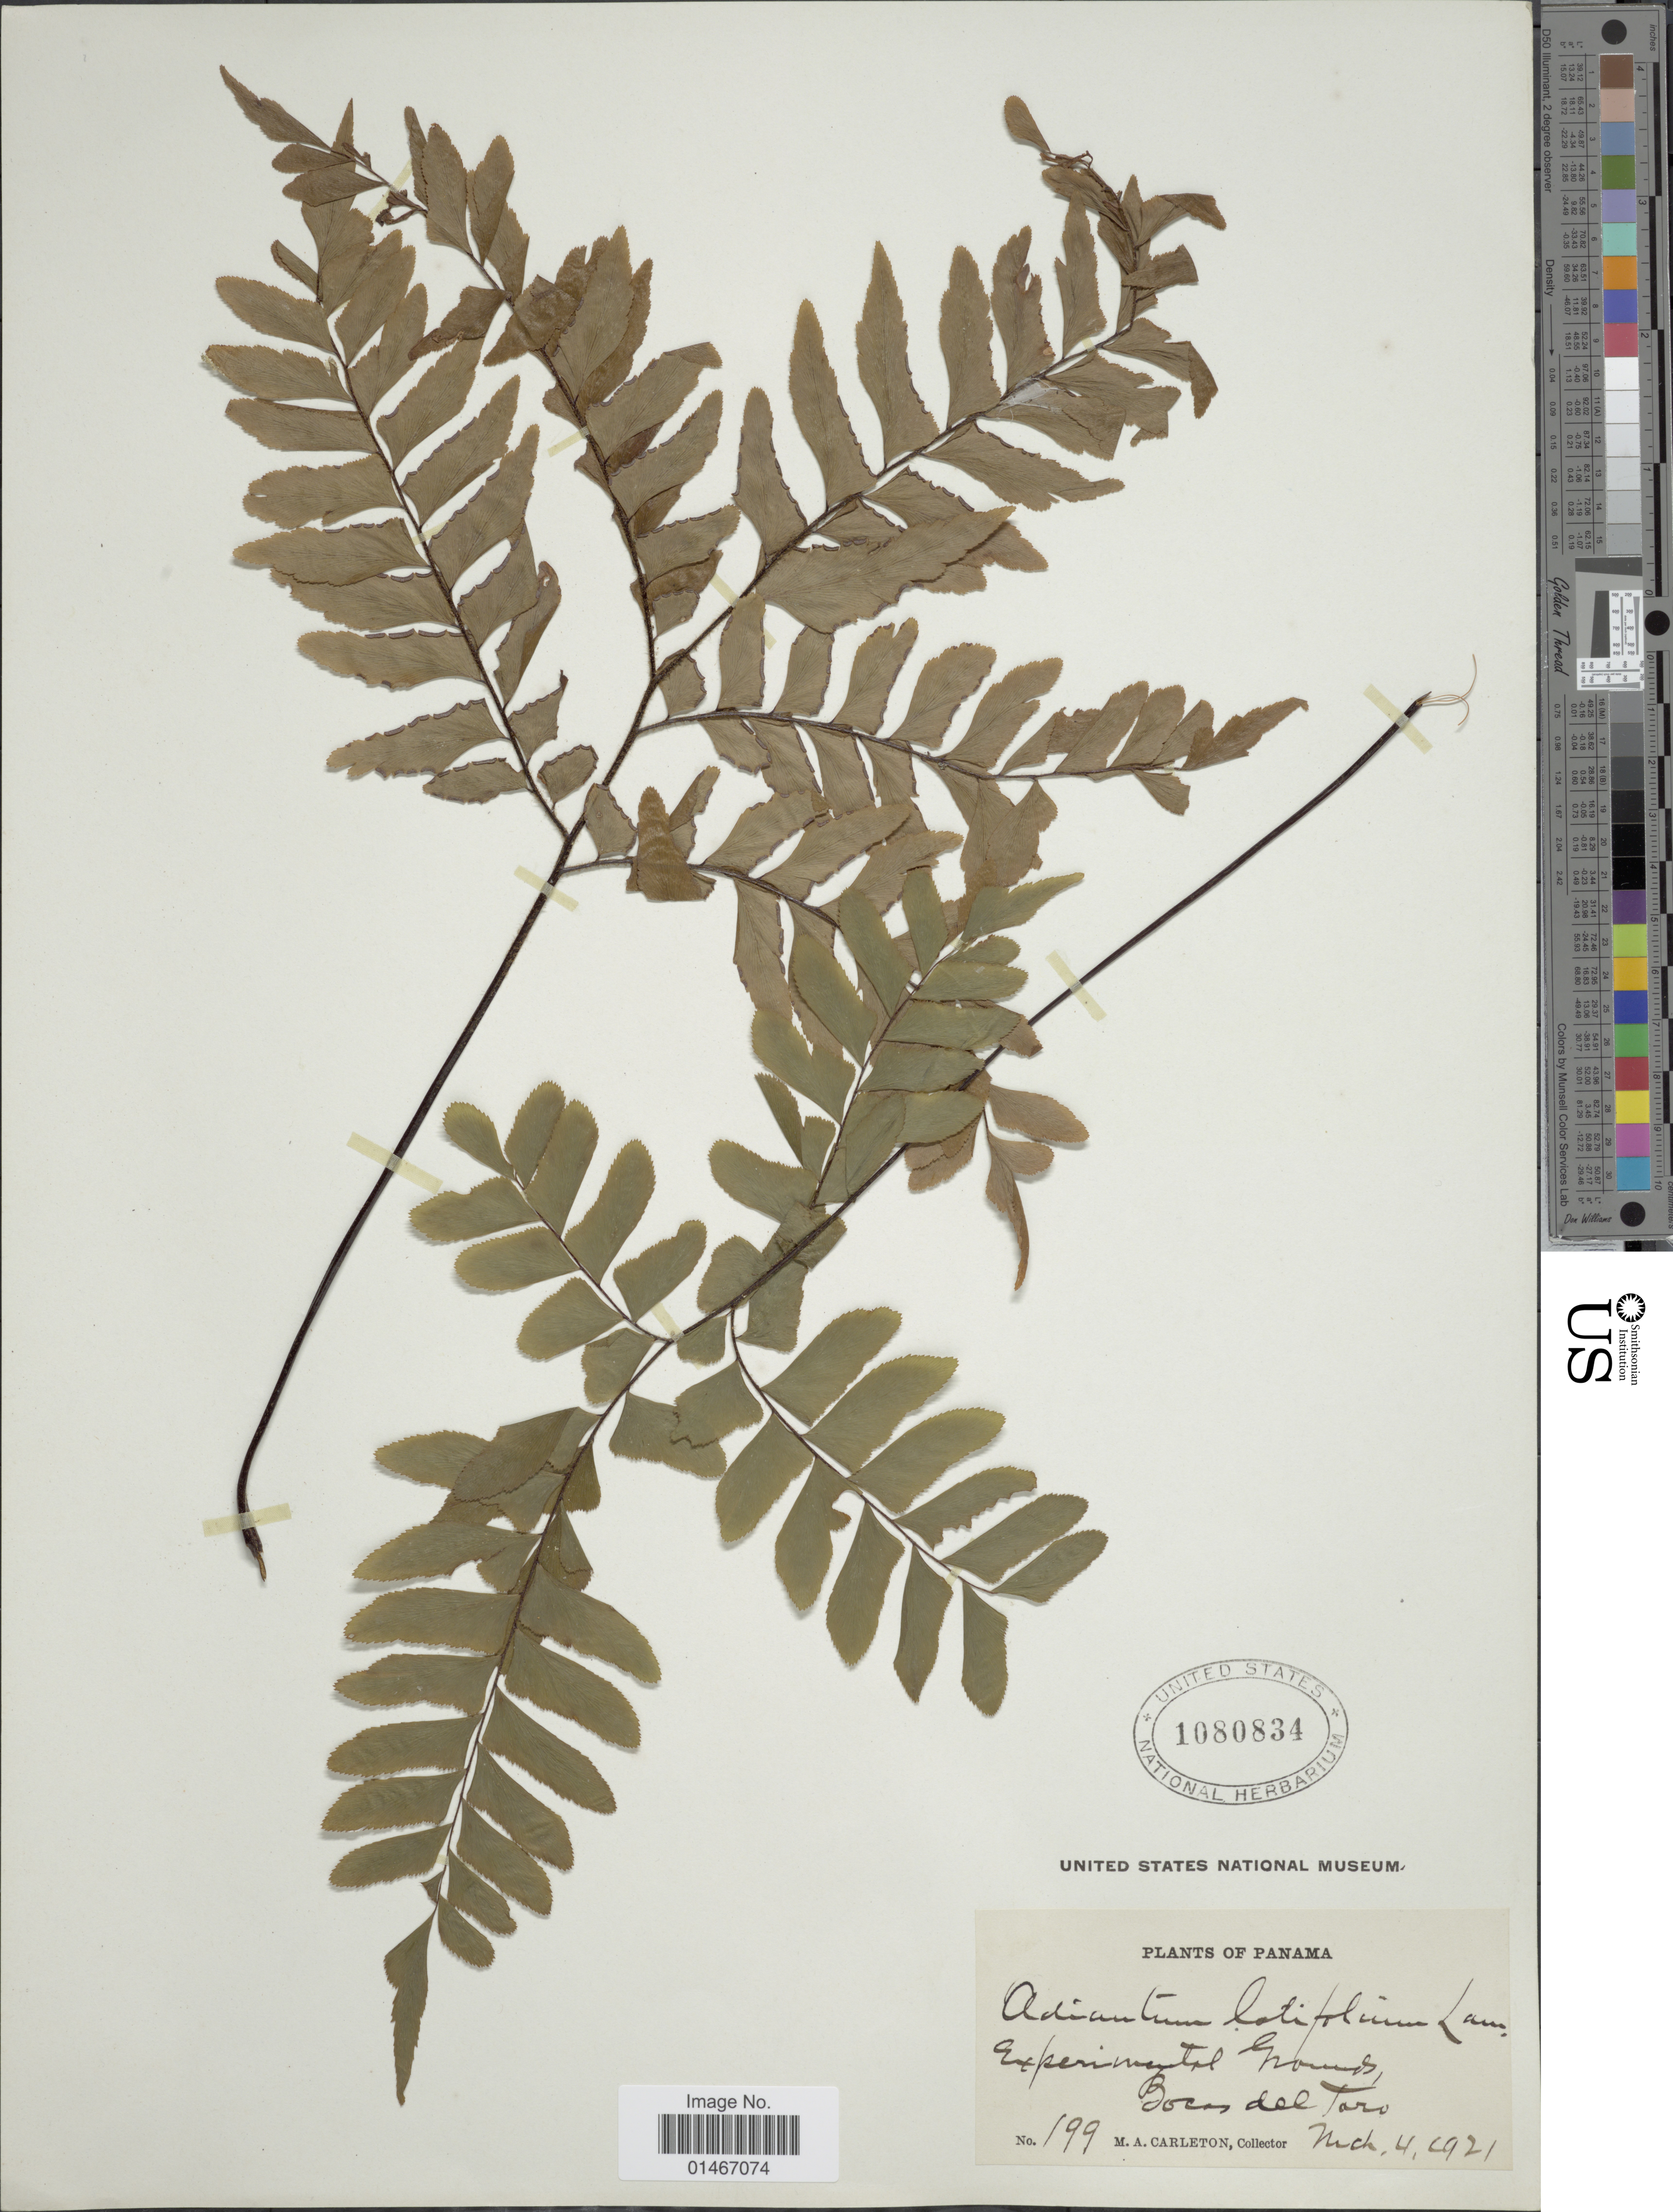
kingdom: Plantae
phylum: Tracheophyta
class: Polypodiopsida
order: Polypodiales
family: Pteridaceae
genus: Adiantum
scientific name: Adiantum latifolium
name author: Lam.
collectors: M. A. Carleton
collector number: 199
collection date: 1921-03-04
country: Panama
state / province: Bocas del Toro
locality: Experimental Mouns, Bocas del Toro.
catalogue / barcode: US 1080834